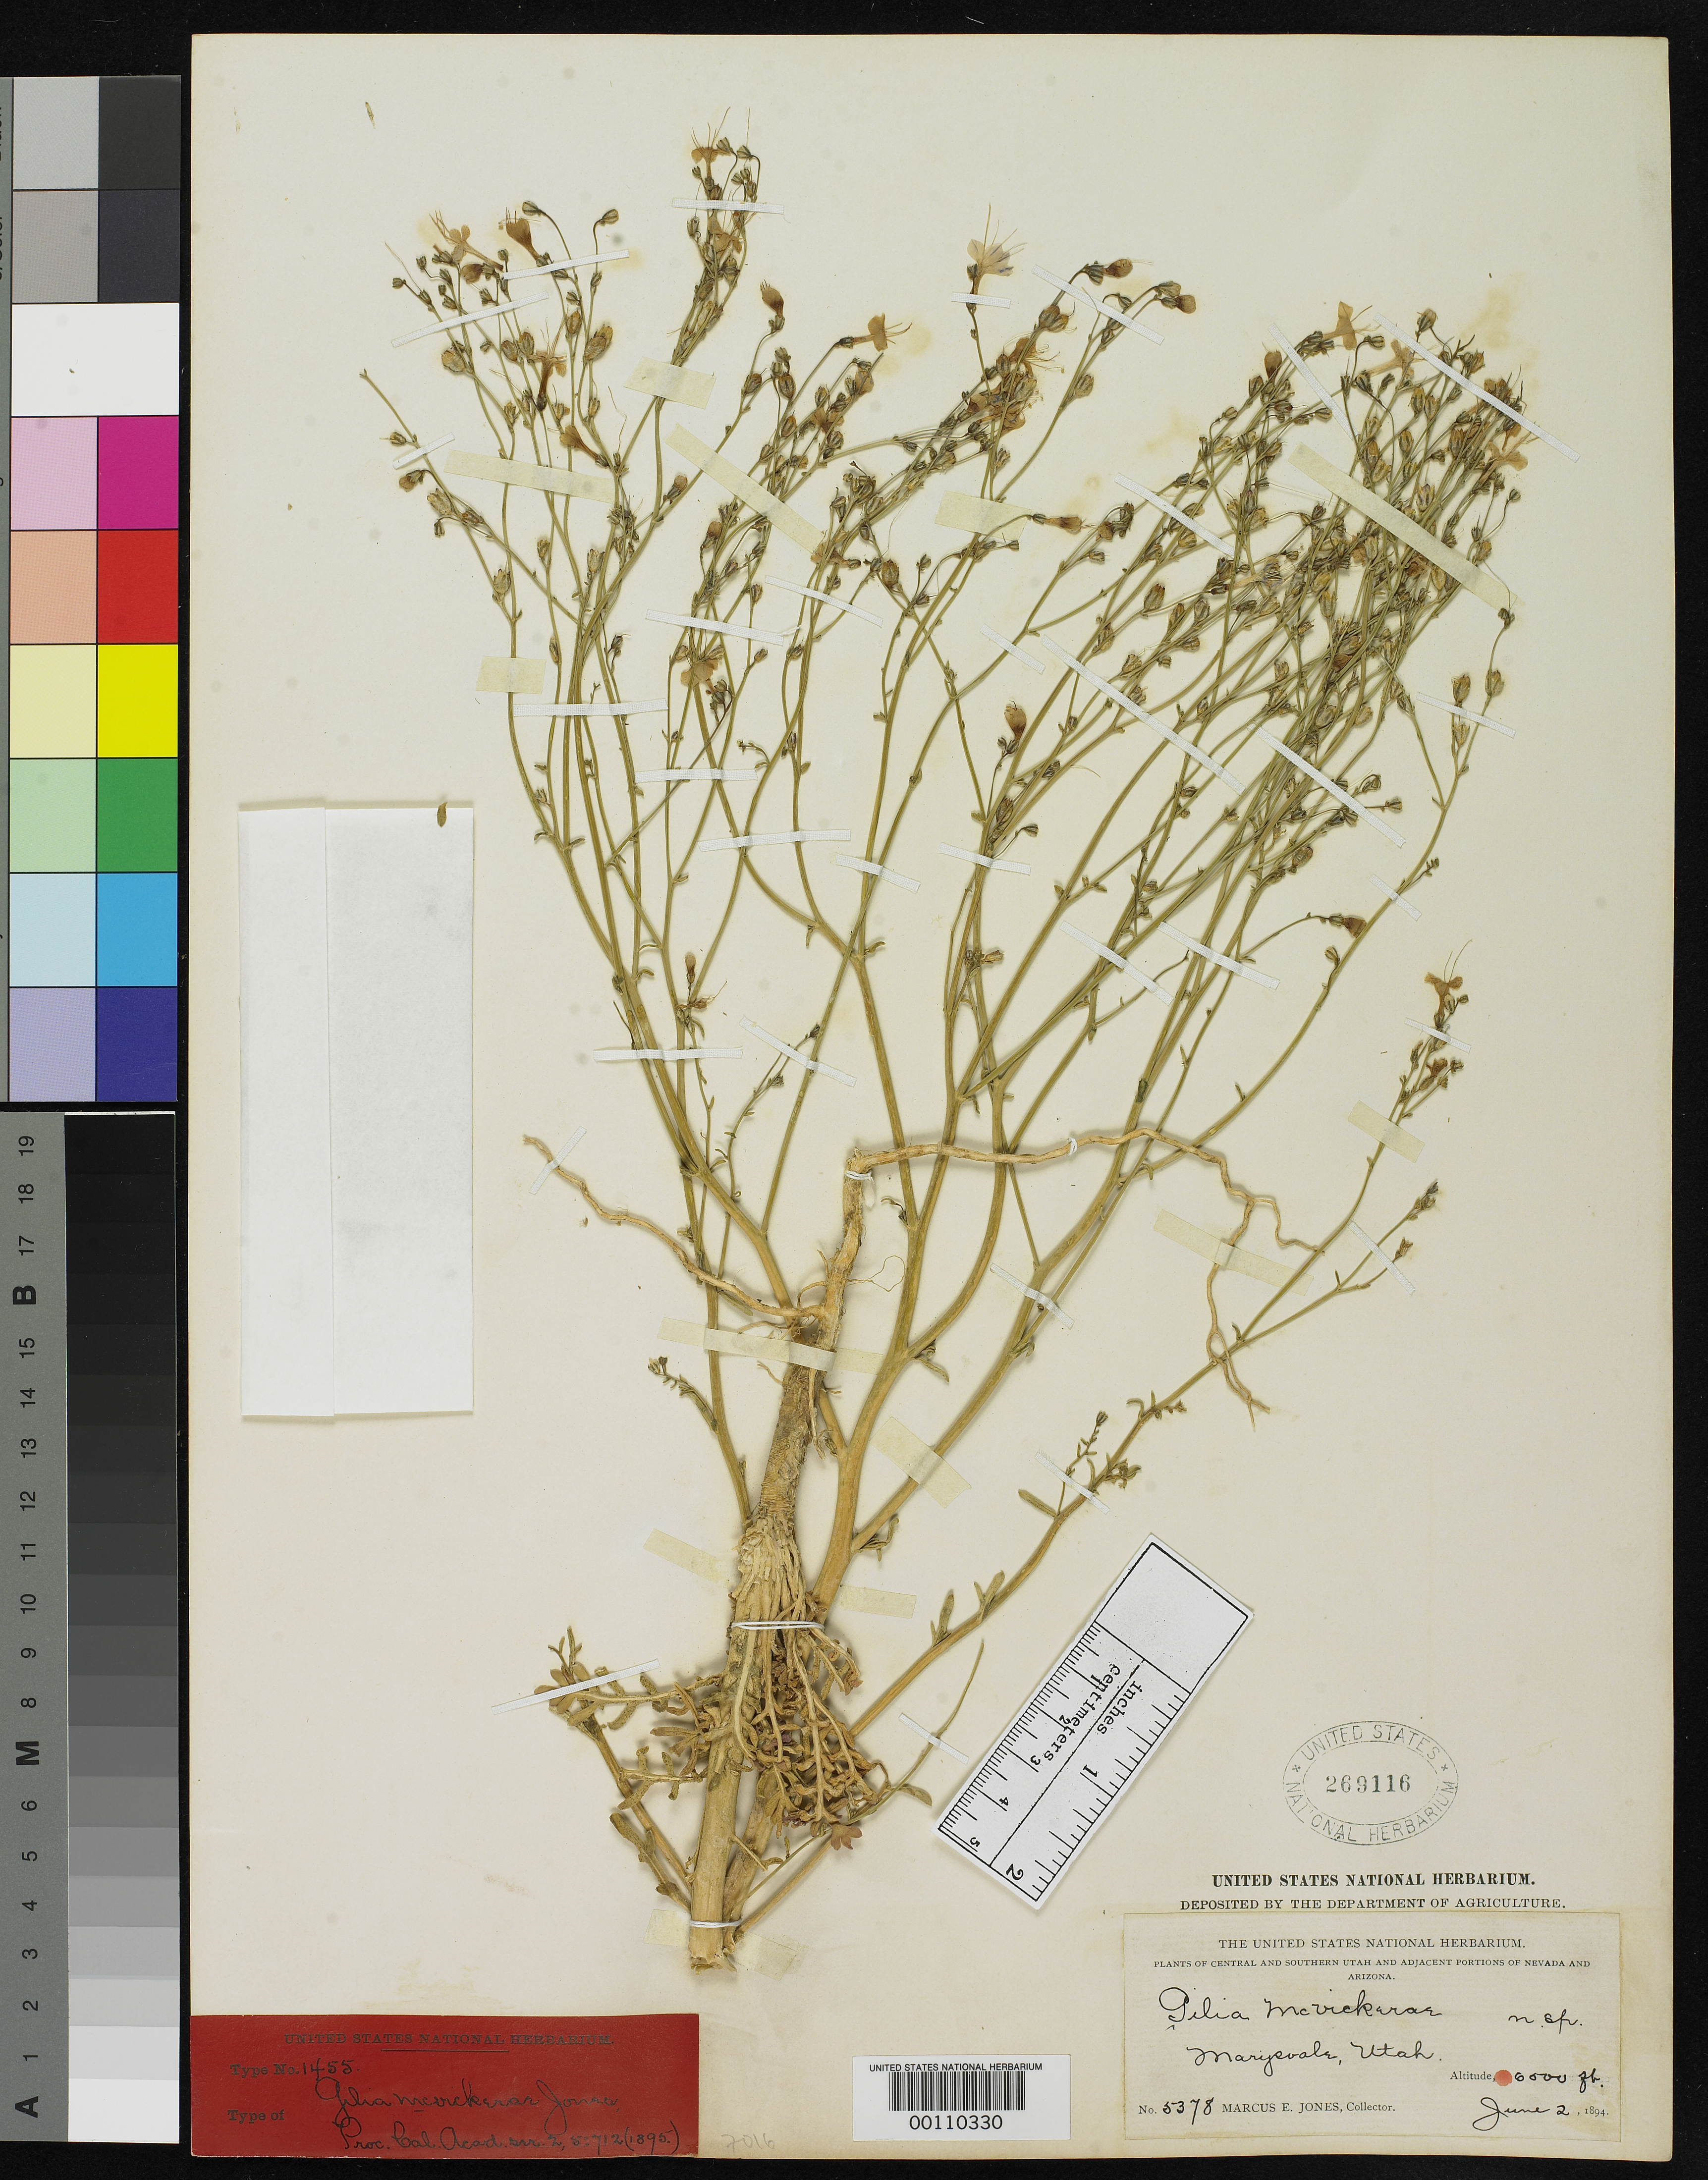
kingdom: Plantae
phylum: Tracheophyta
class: Magnoliopsida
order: Ericales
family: Polemoniaceae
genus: Gilia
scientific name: Gilia mcvickerae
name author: M.E. Jones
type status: Isosyntype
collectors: M. E. Jones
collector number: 5378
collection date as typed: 02 Jun 1894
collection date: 1894-06-02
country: United States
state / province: Utah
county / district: Piute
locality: Marysvale.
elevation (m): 2134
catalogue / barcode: US 269116